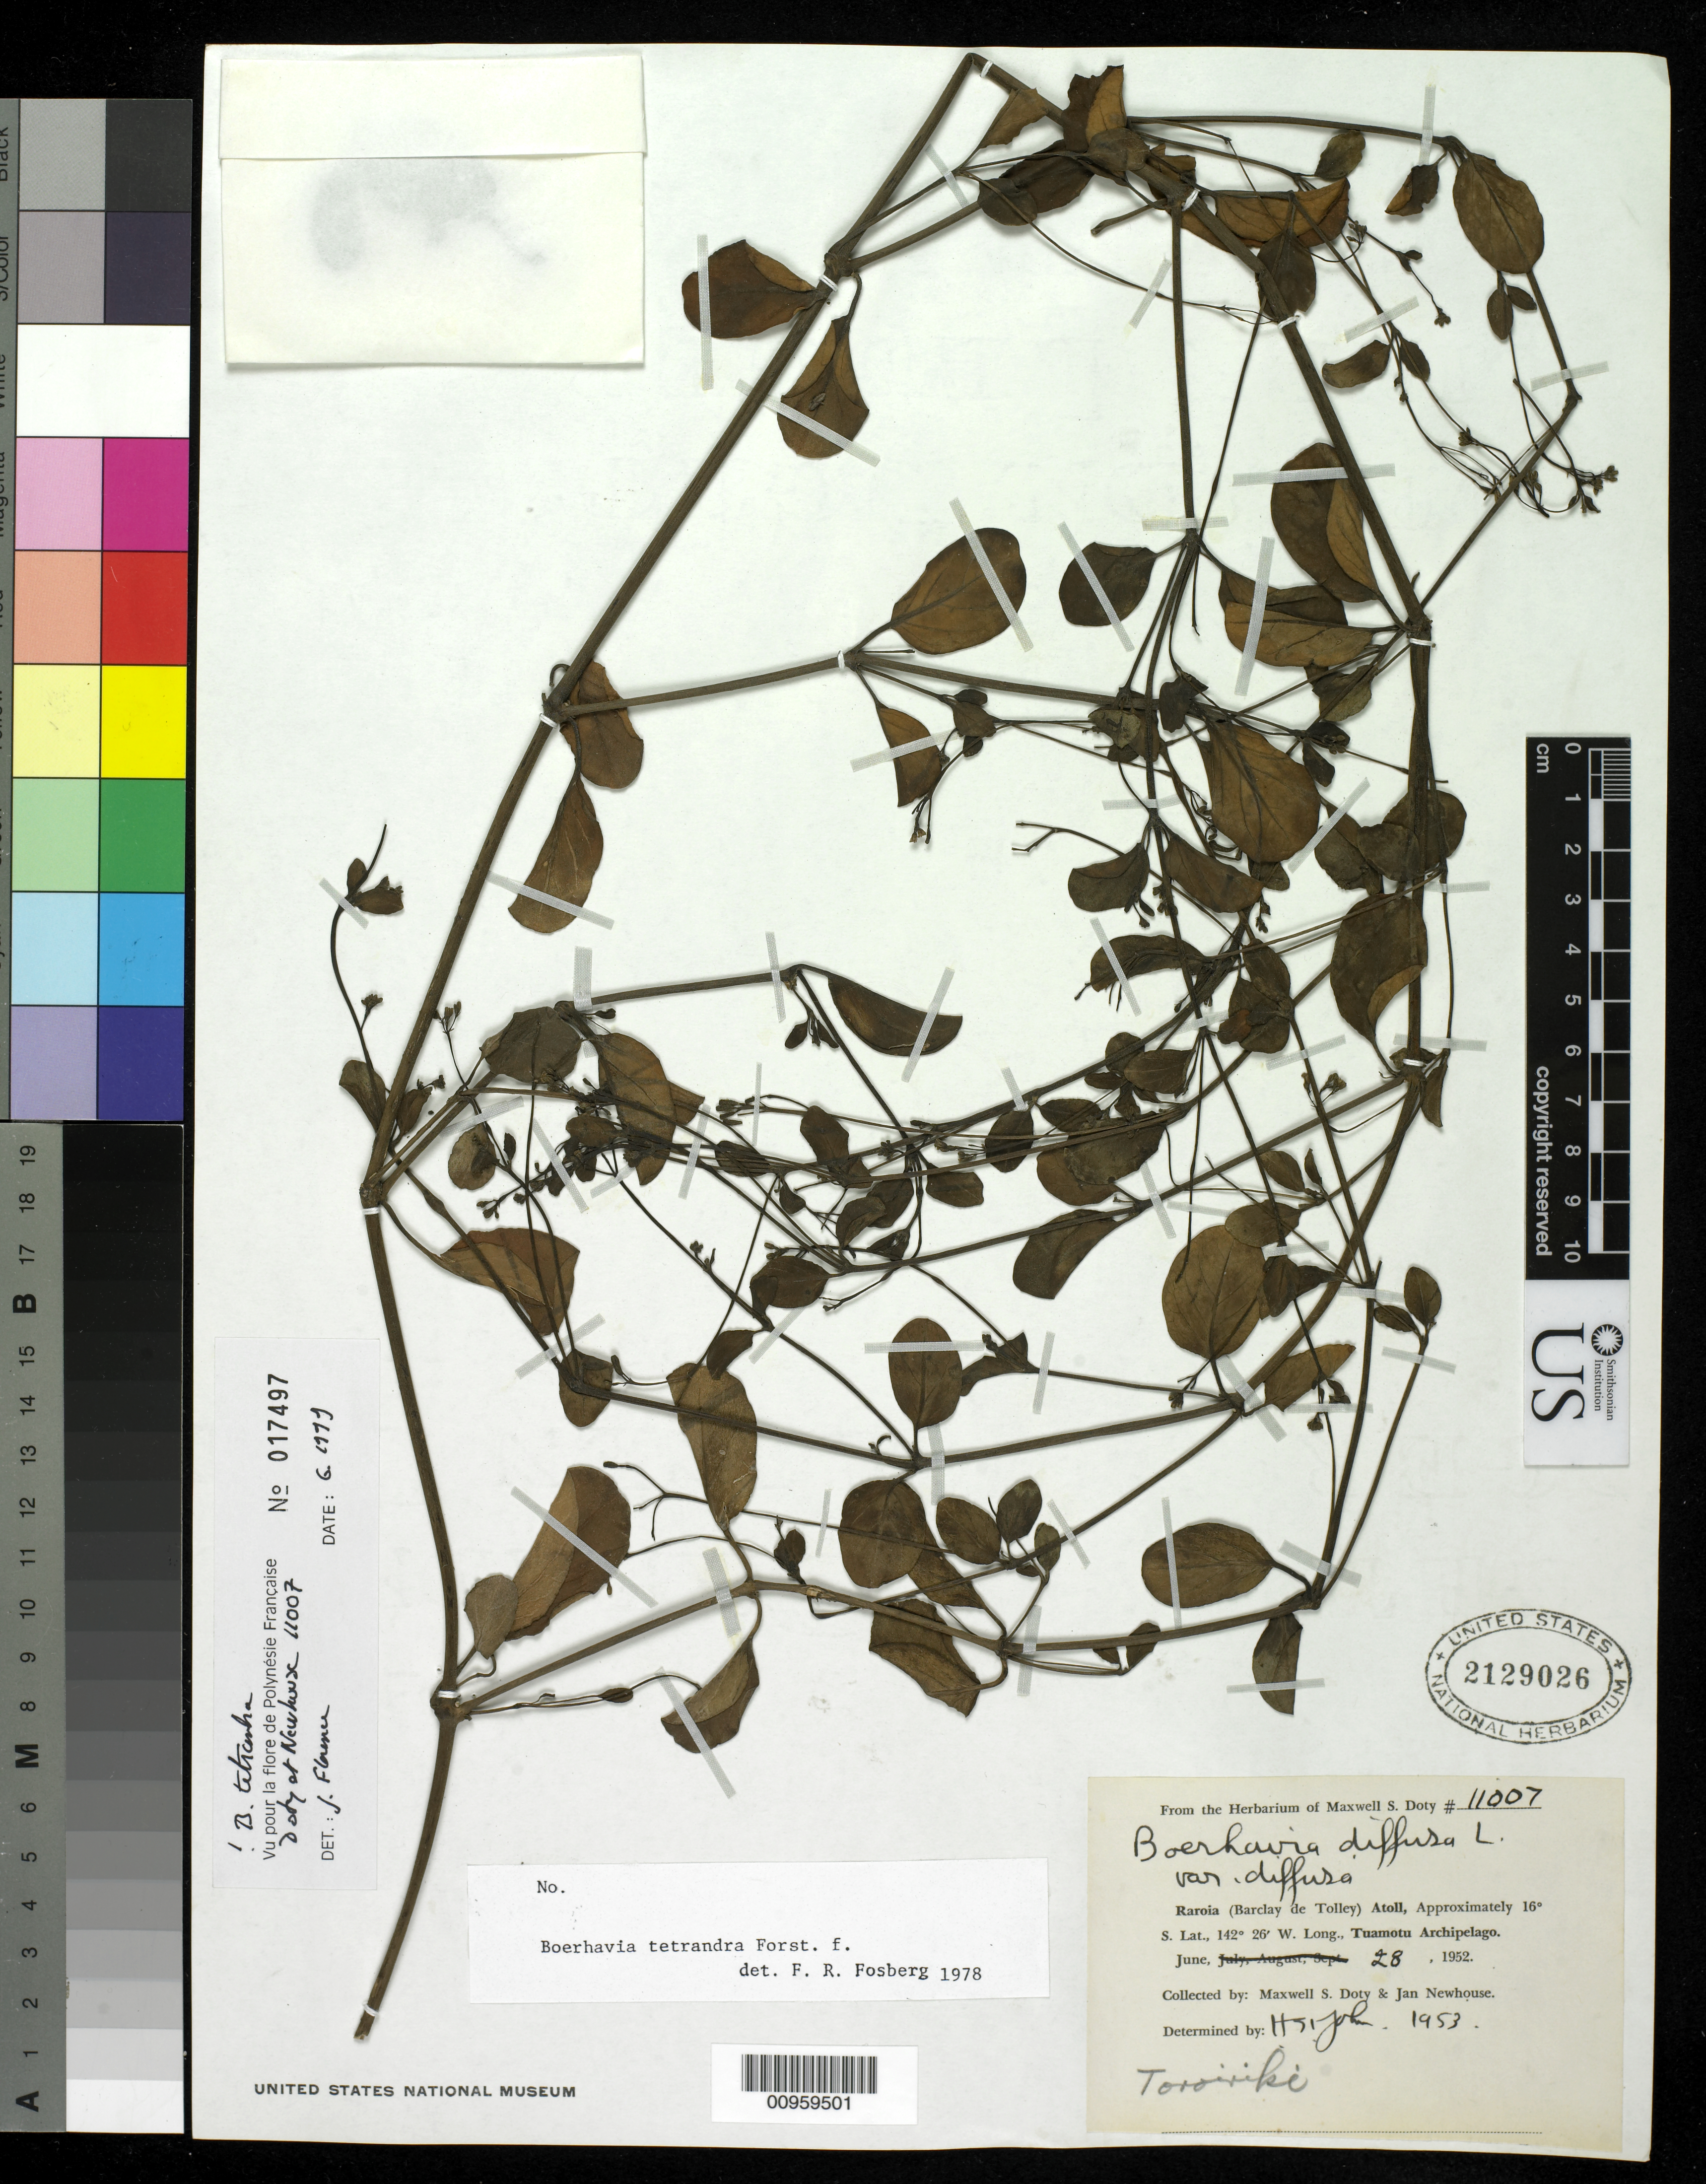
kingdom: Plantae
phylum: Tracheophyta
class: Magnoliopsida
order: Caryophyllales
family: Nyctaginaceae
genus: Boerhavia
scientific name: Boerhavia tetrandra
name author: G. Forst.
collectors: M. S. Doty & W. J. Newhouse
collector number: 11007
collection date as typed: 28 Jun 1952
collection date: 1952-06-28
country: French Polynesia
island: Raroia [Barclay de Tolley] Atoll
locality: Tuamotu Archipelago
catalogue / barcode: US 2129026